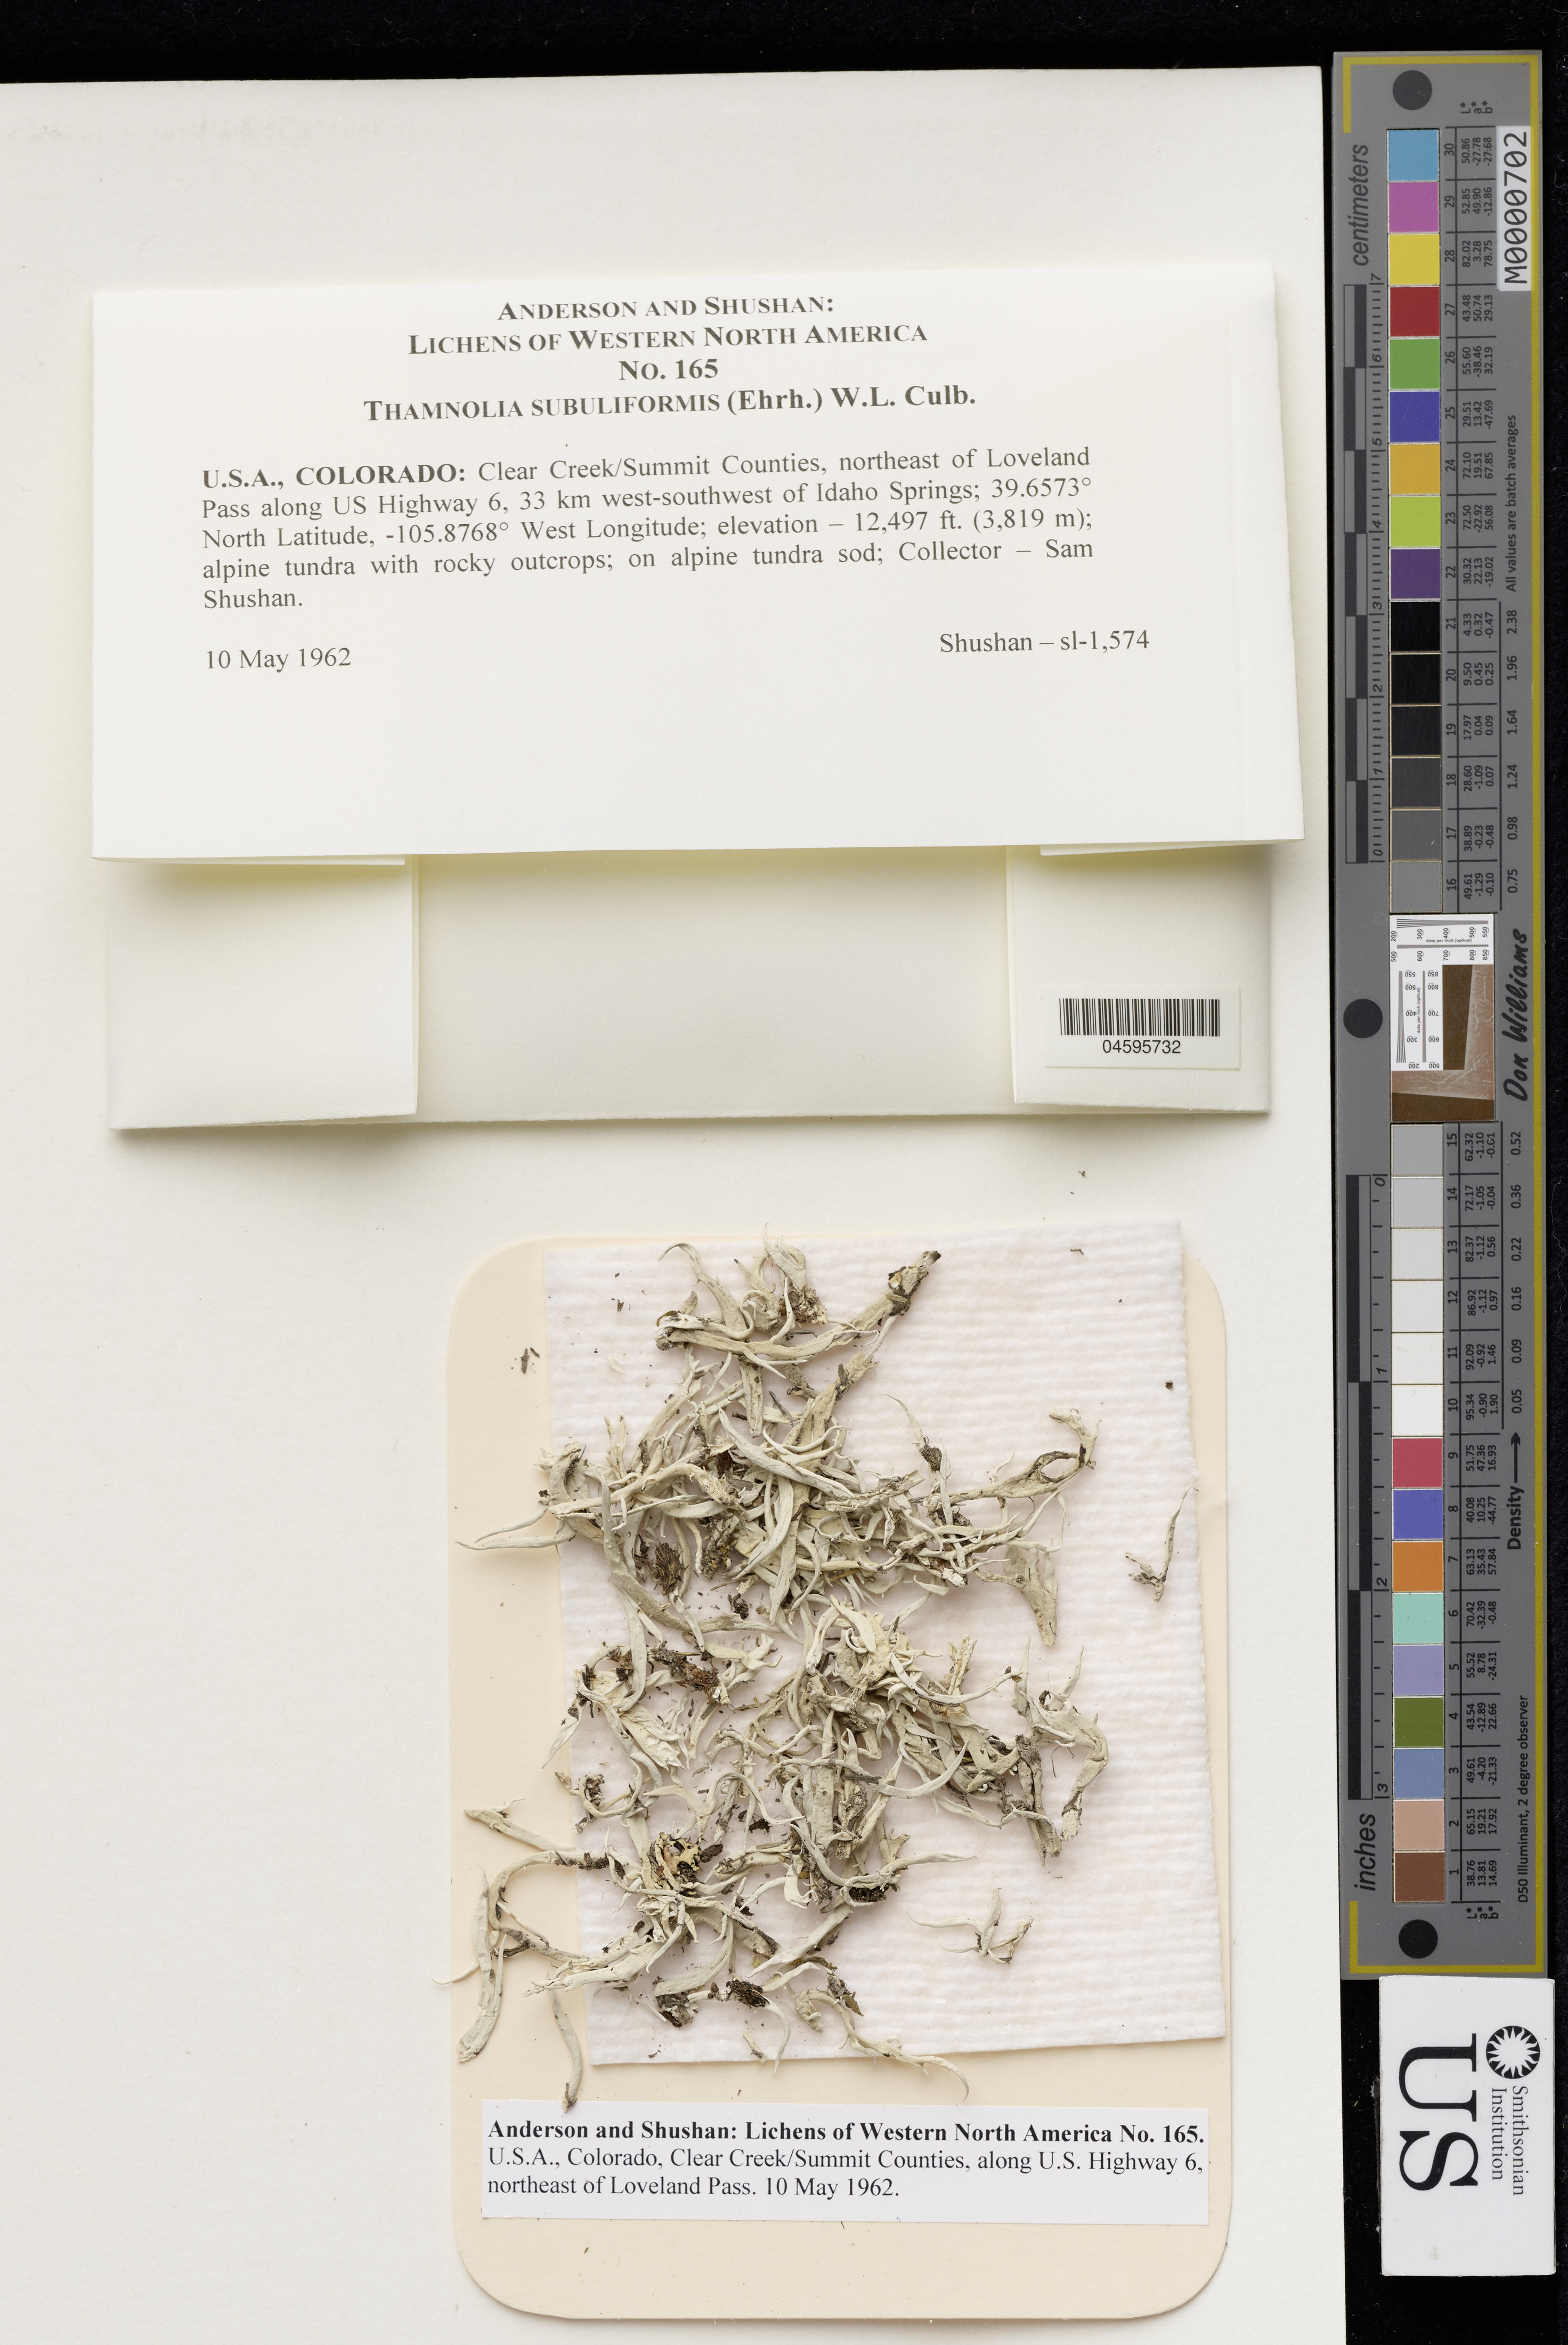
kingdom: Fungi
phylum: Ascomycota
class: Lecanoromycetes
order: Pertusariales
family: Icmadophilaceae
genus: Thamnolia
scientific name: Thamnolia subuliformis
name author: (Ehrh.) W.L. Culb.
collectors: S. Shushan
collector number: sl-1574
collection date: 1962-05-10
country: United States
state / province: Colorado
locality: Western North America. Clear Creek/Summit Counties, northeast of Loveland Pass along US Highway 6, 33 km west-southwest of Idaho Springs.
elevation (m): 3819